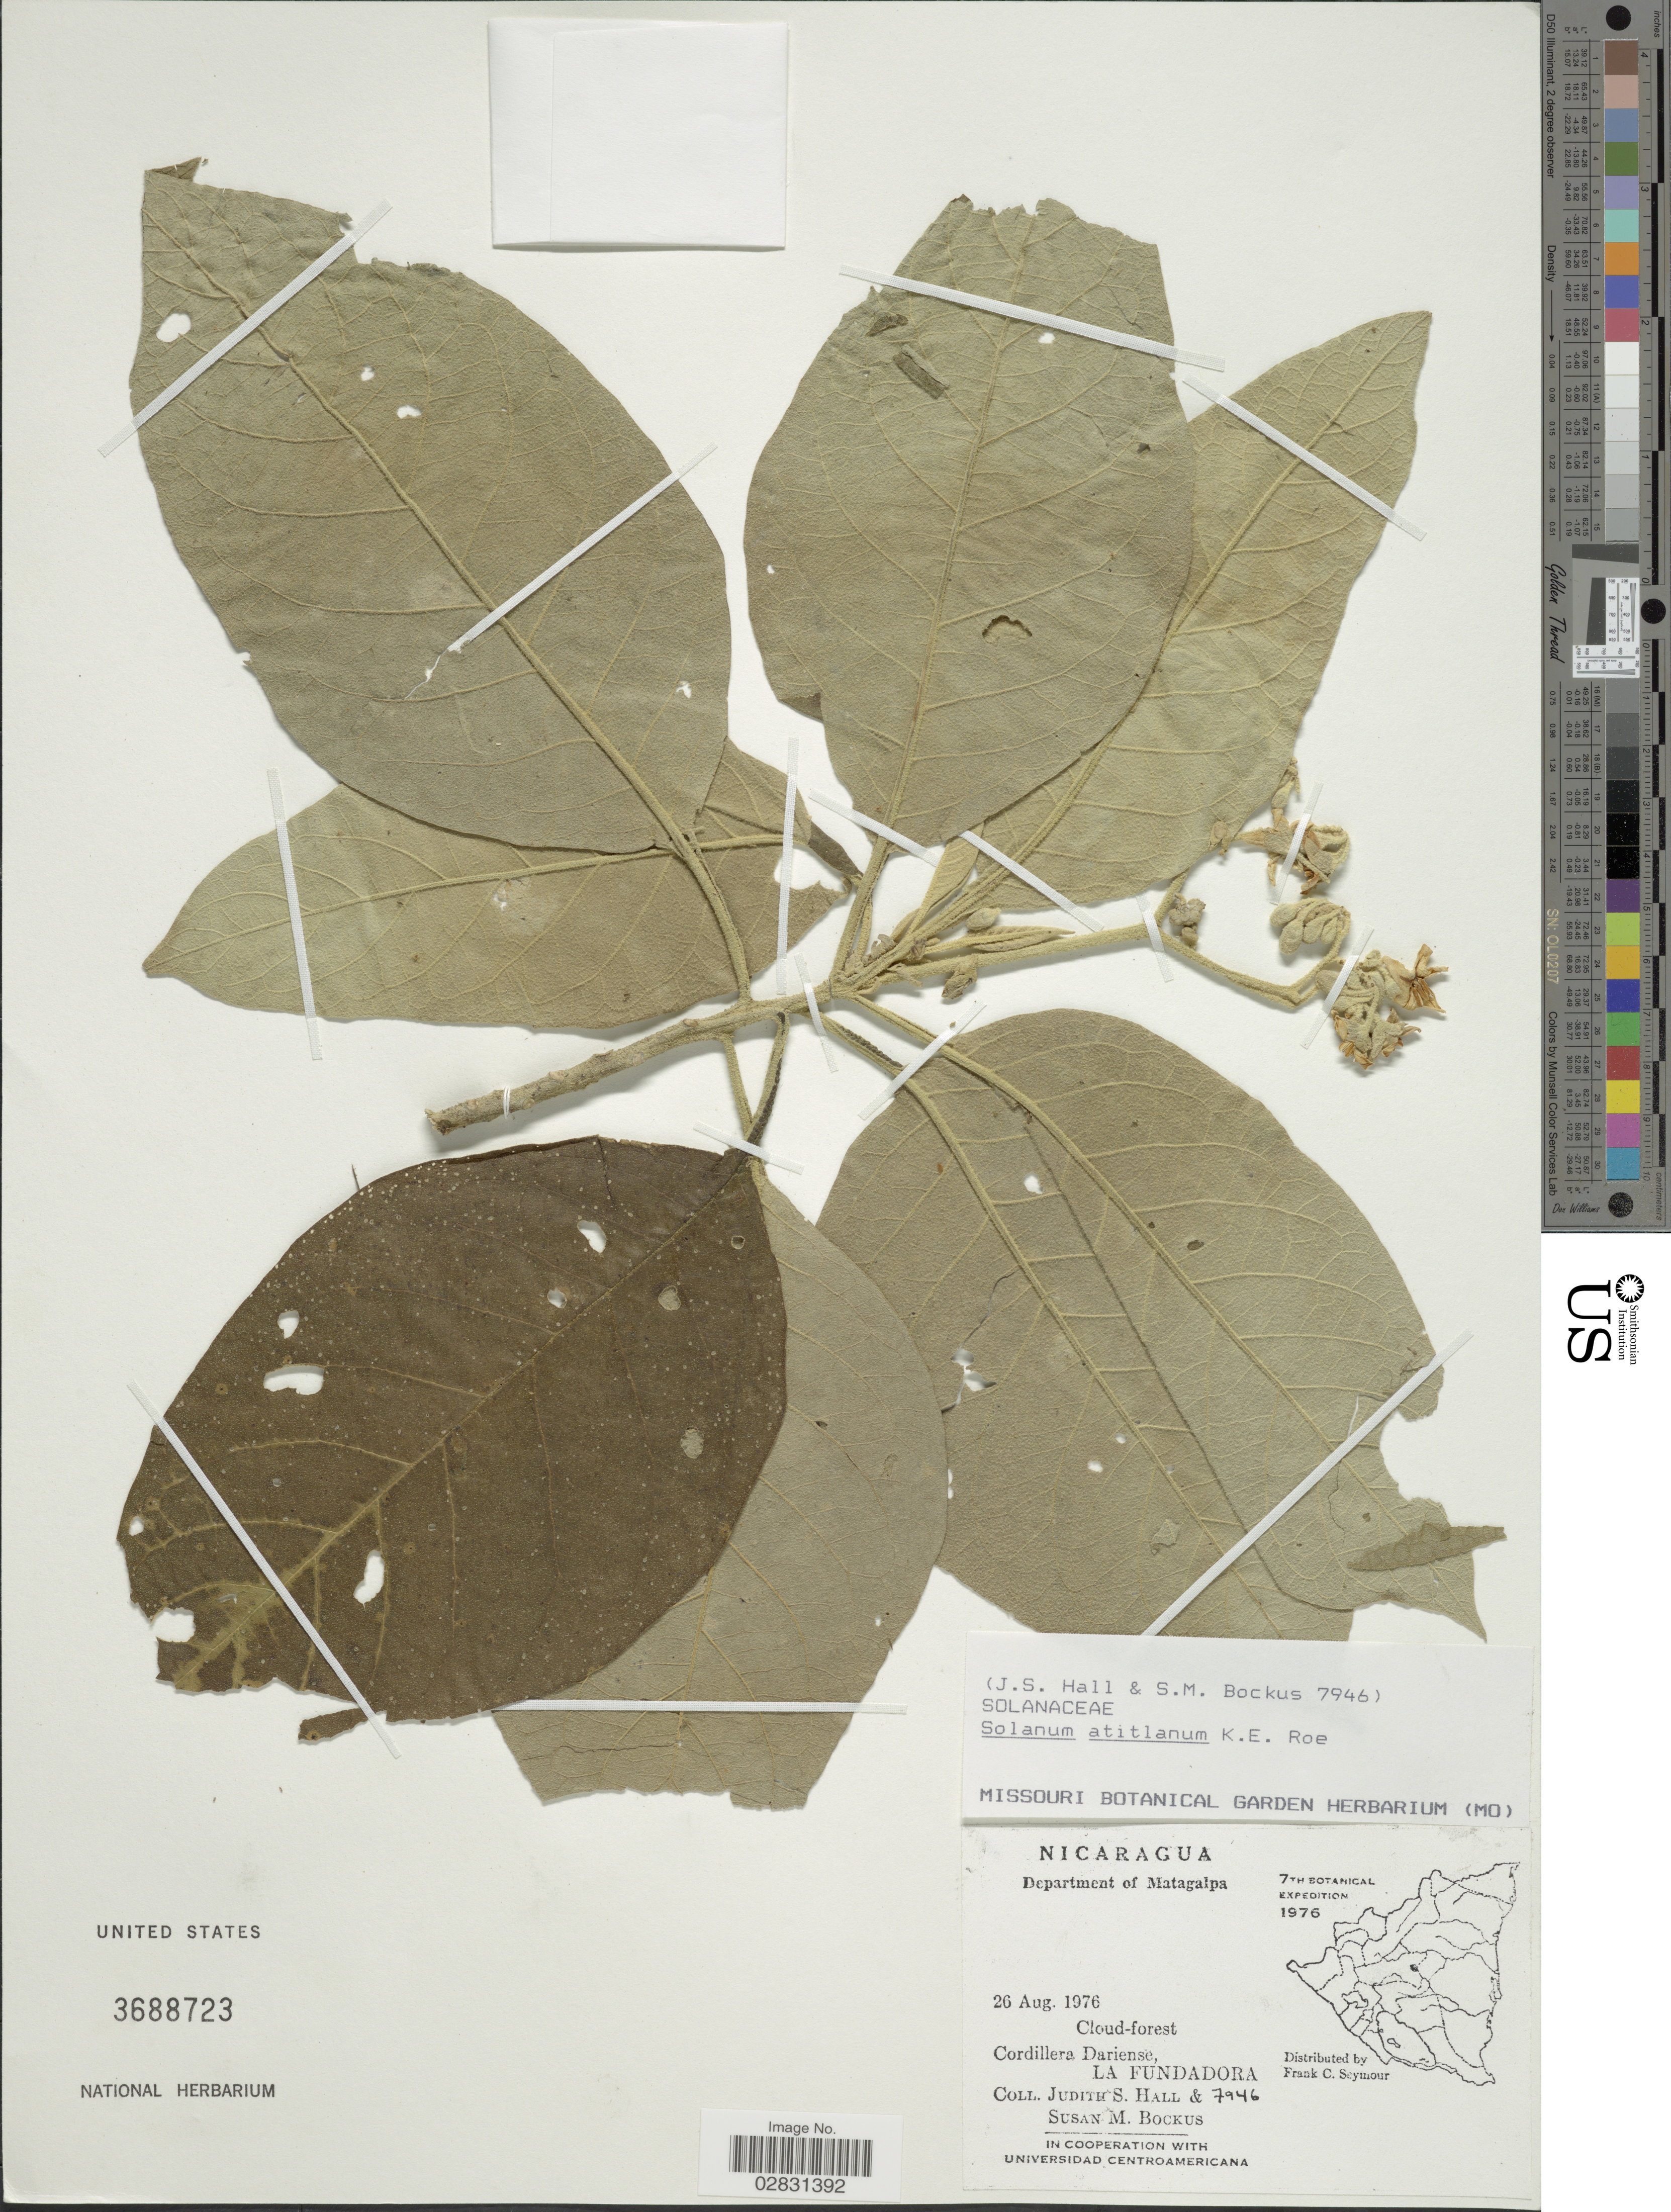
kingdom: Plantae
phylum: Tracheophyta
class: Magnoliopsida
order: Solanales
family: Solanaceae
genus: Solanum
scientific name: Solanum atitlanum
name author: K.E. Roe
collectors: J. Hall & S. Bockus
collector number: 7946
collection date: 1976-08-26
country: Nicaragua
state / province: Matagalpa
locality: Department of Matagalpa, Cordillera Dariense, La Fundadora.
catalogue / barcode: US 3688723